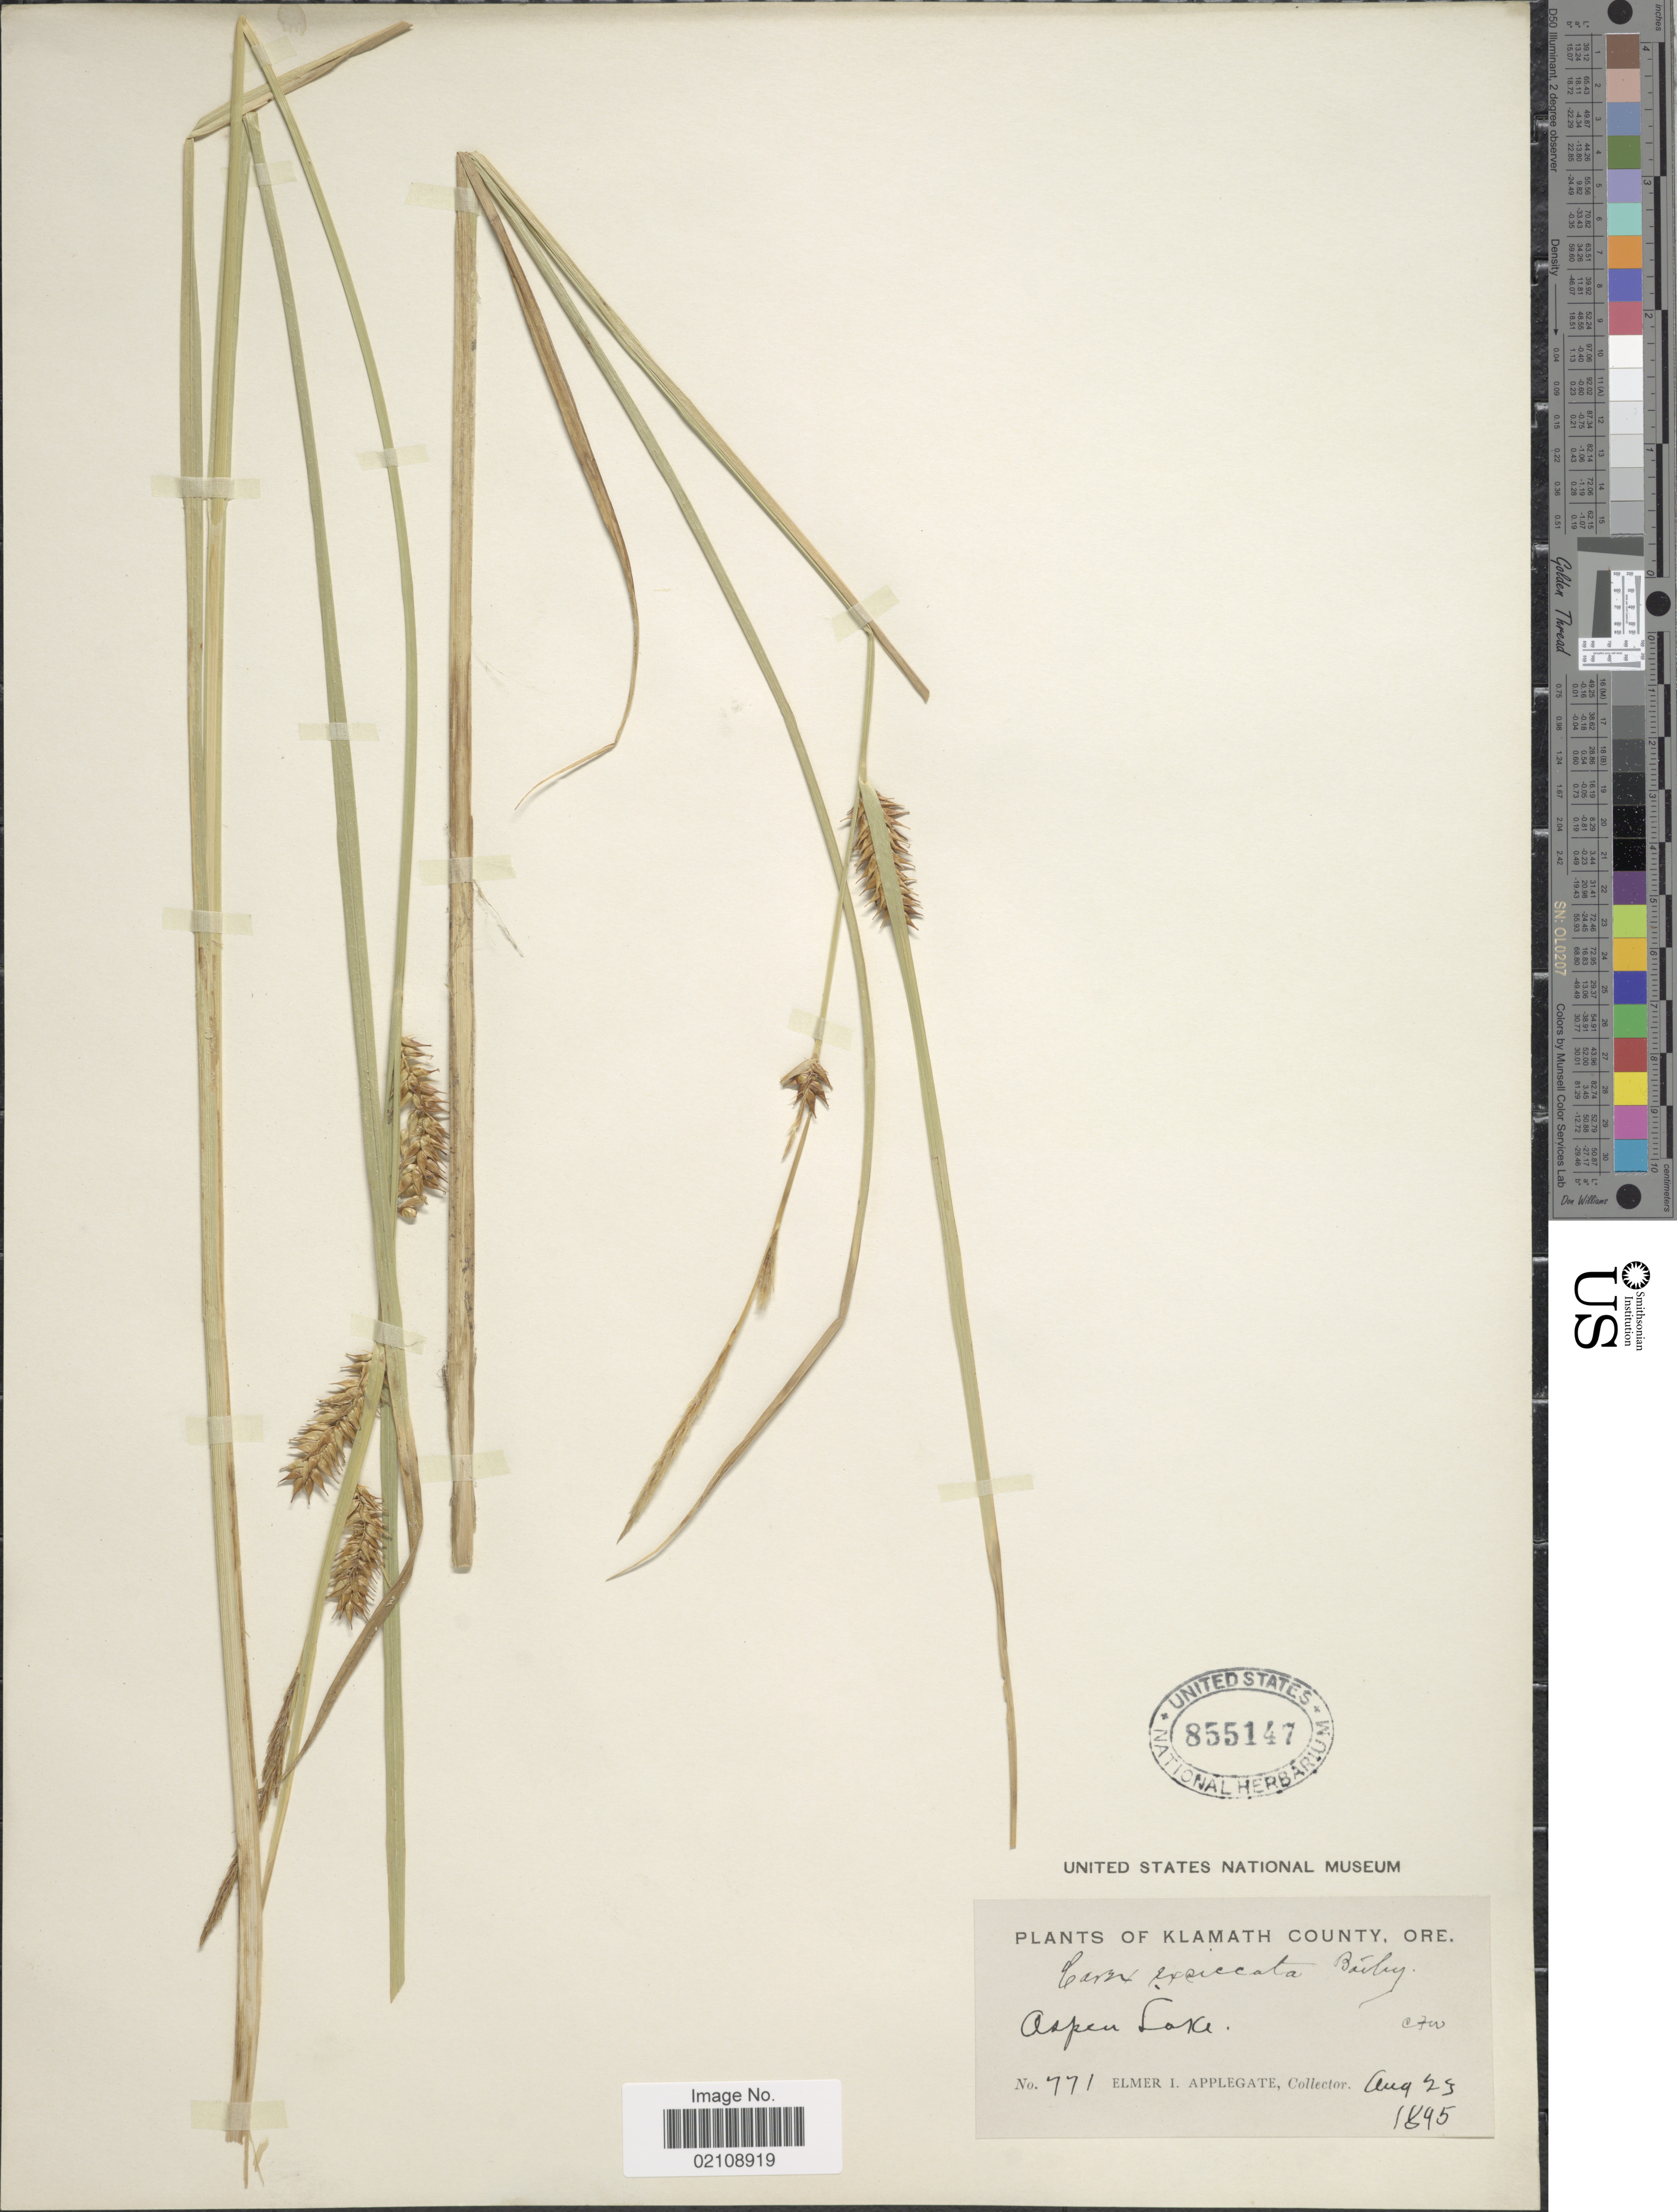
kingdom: Plantae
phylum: Tracheophyta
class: Liliopsida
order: Poales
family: Cyperaceae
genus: Carex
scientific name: Carex exsiccata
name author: L.H. Bailey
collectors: E. I. Applegate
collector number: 771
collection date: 1895-08-23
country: United States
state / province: Oregon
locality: Klamath County, Aspen Lake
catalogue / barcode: US 855147